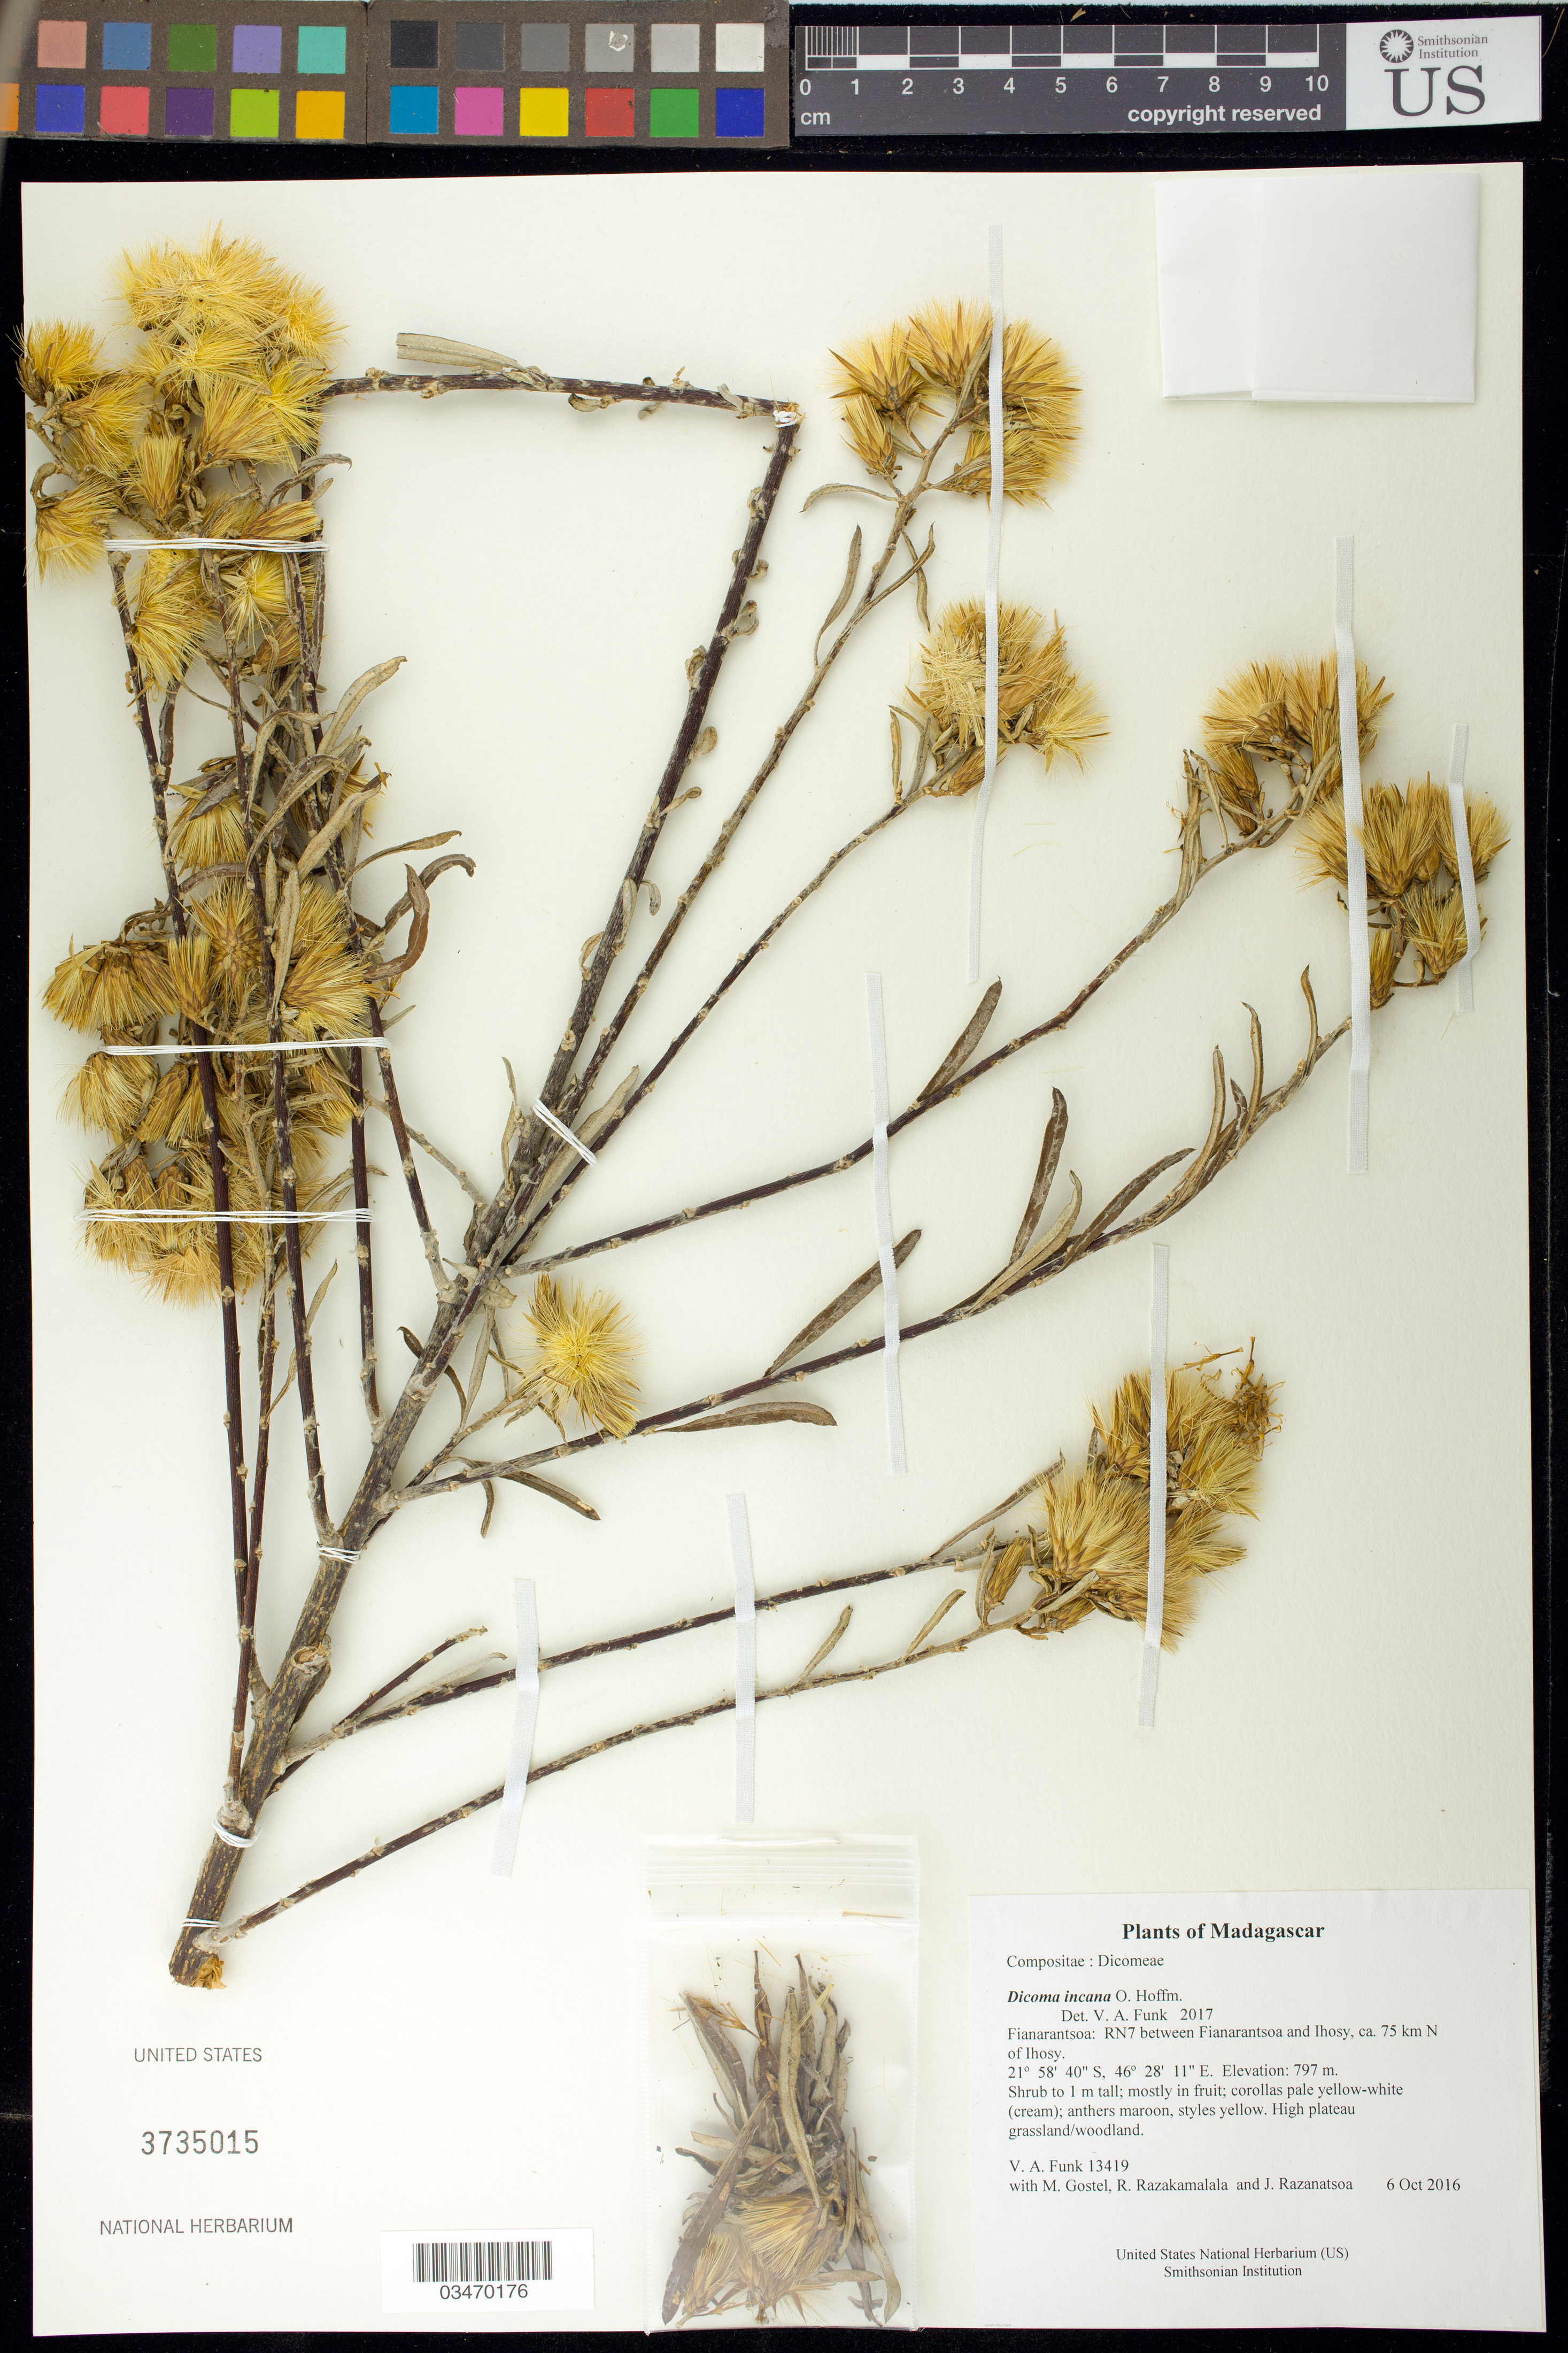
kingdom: Plantae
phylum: Tracheophyta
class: Magnoliopsida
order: Asterales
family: Asteraceae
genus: Dicoma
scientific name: Dicoma incana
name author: O. Hoffm.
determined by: Funk, Vicki A., (BOT), Smithsonian Institution - National Museum of Natural History (UNITED STATES)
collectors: M. R. Gostel, R. Razakamalala & J. Razanatsoa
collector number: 13419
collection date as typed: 6 Oct 2016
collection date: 2016-10-06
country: Madagascar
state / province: Haute Matsiatra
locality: RN7 between Fianarantsoa and Ihosy, ca. 75 km N of Ihosy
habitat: High plateau grassland/woodland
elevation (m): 797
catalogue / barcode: US 3735015